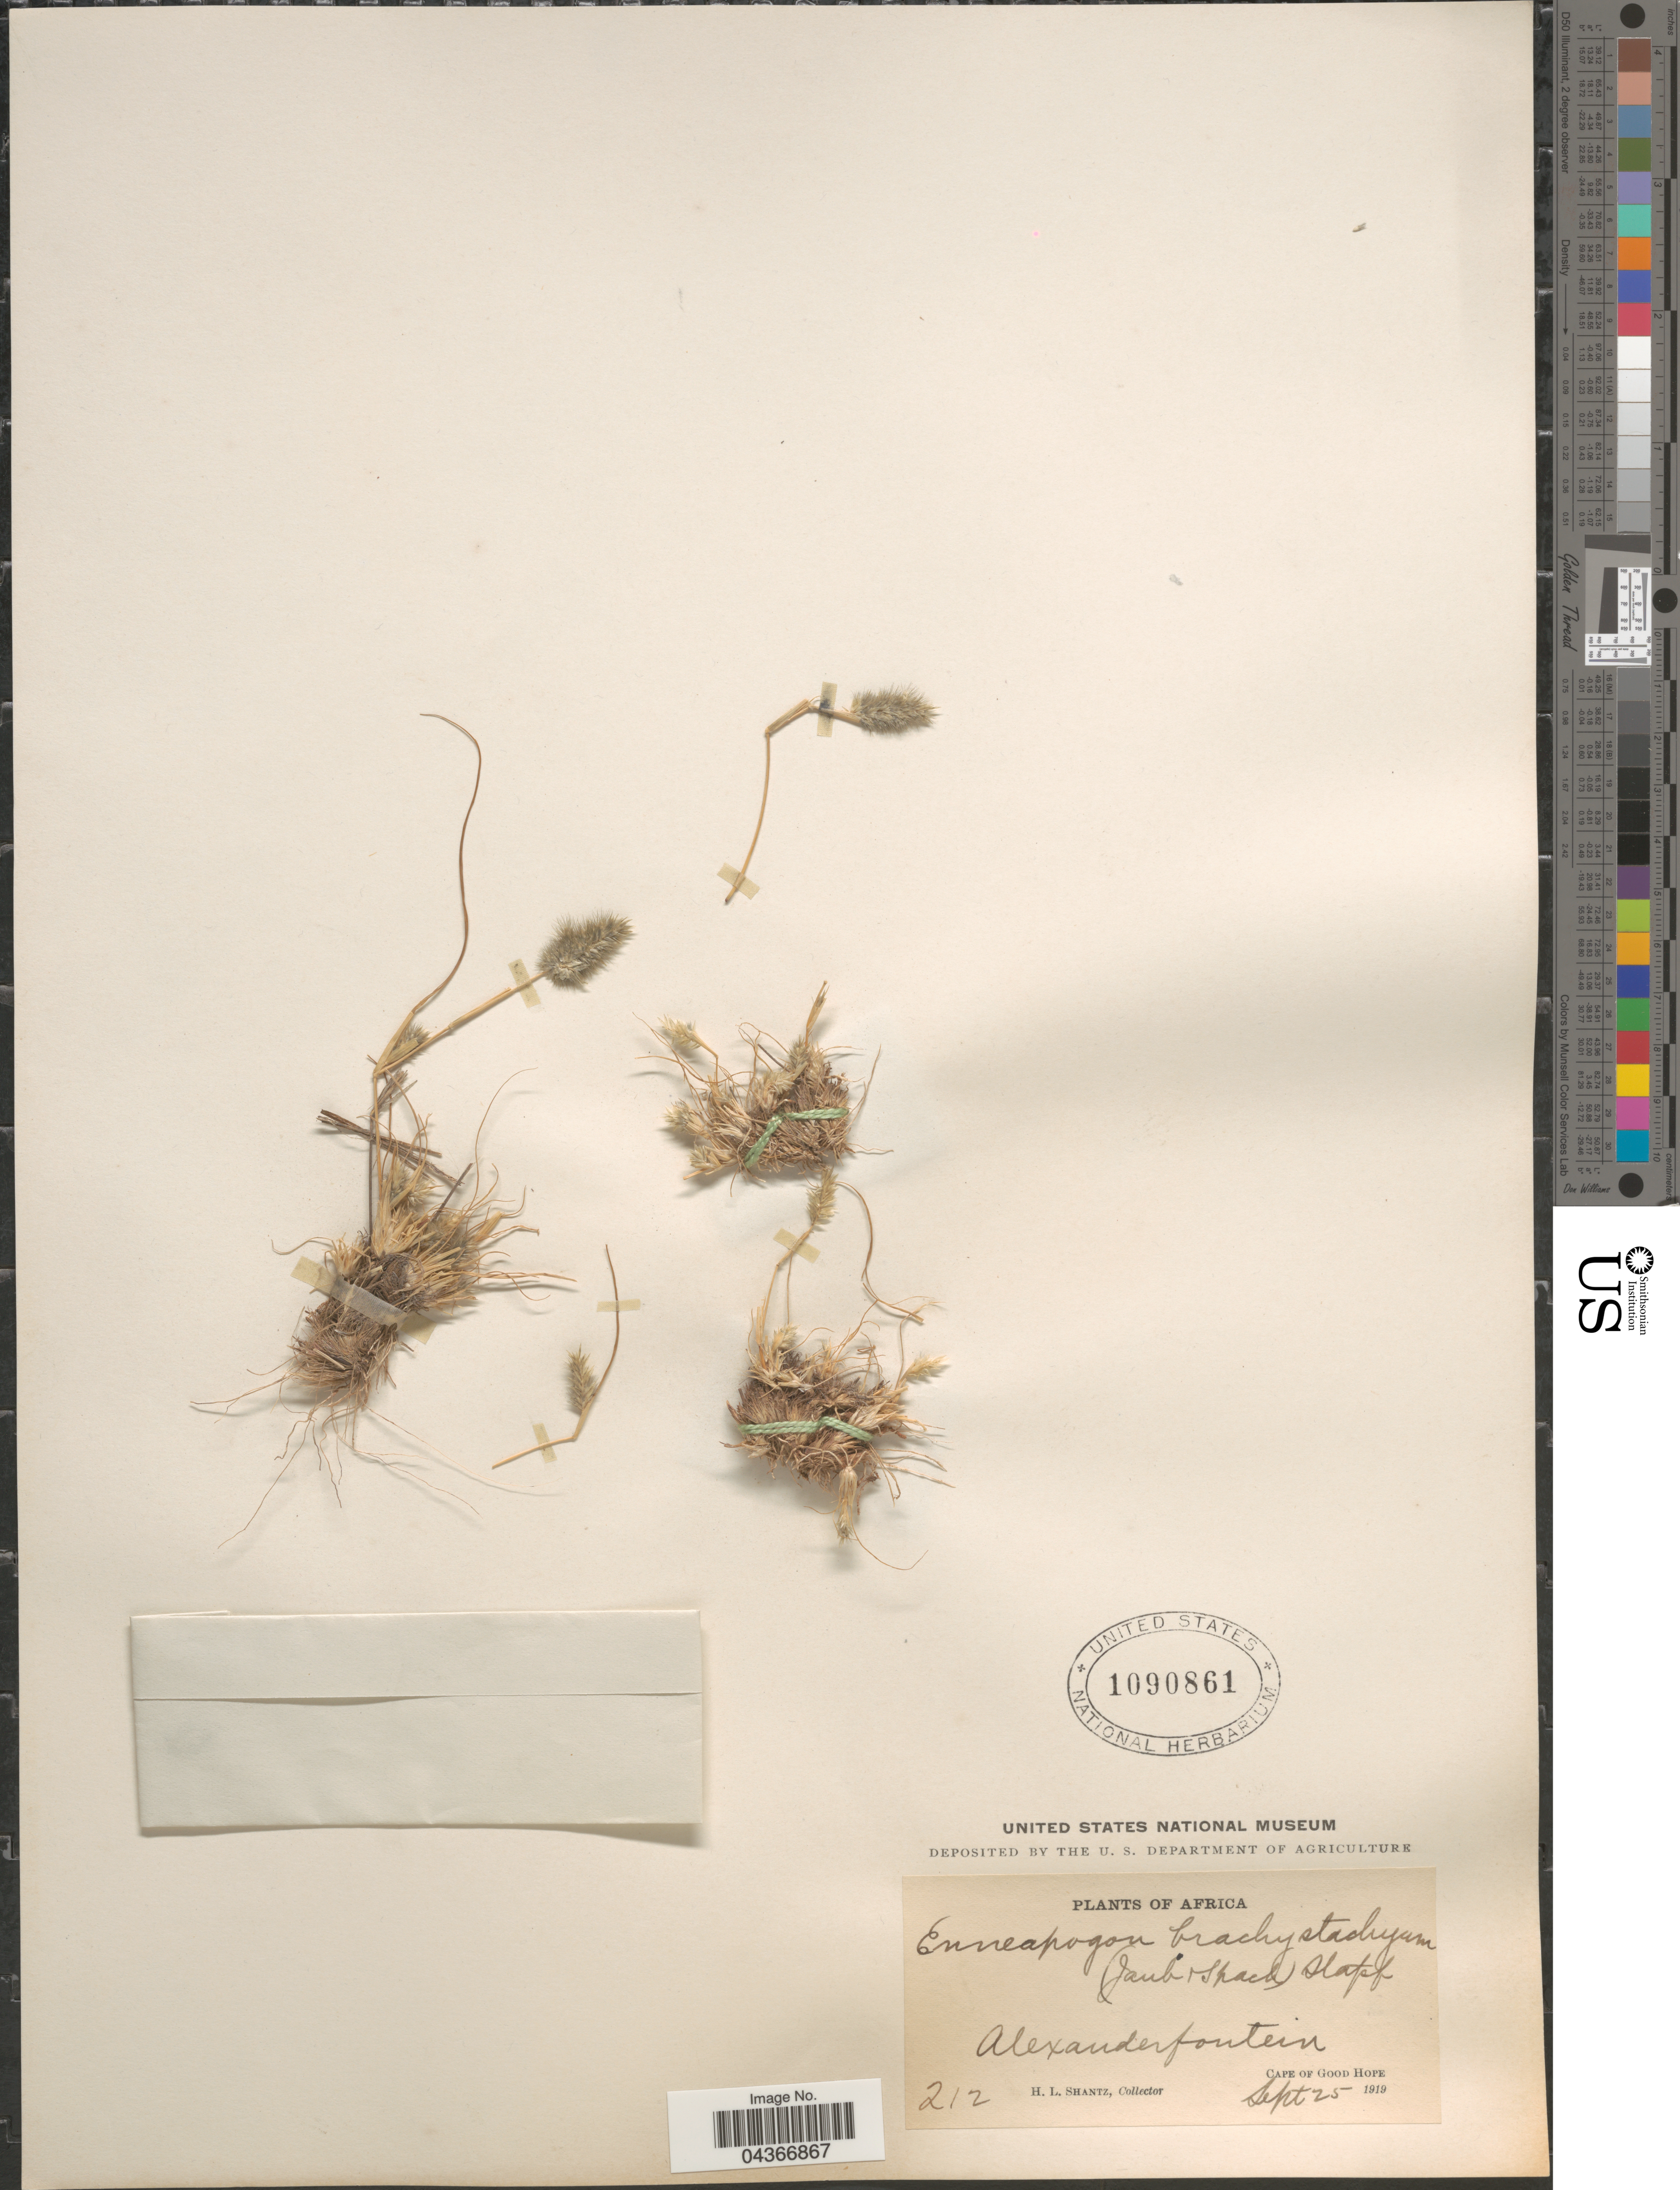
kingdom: Plantae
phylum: Tracheophyta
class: Liliopsida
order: Poales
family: Poaceae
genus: Enneapogon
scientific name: Enneapogon desvauxii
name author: P. Beauv.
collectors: H. Shantz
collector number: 212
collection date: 1919-09-25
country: South Africa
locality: Africa. Alexanderfontein. Cape of Good Hope.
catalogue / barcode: US 1090861